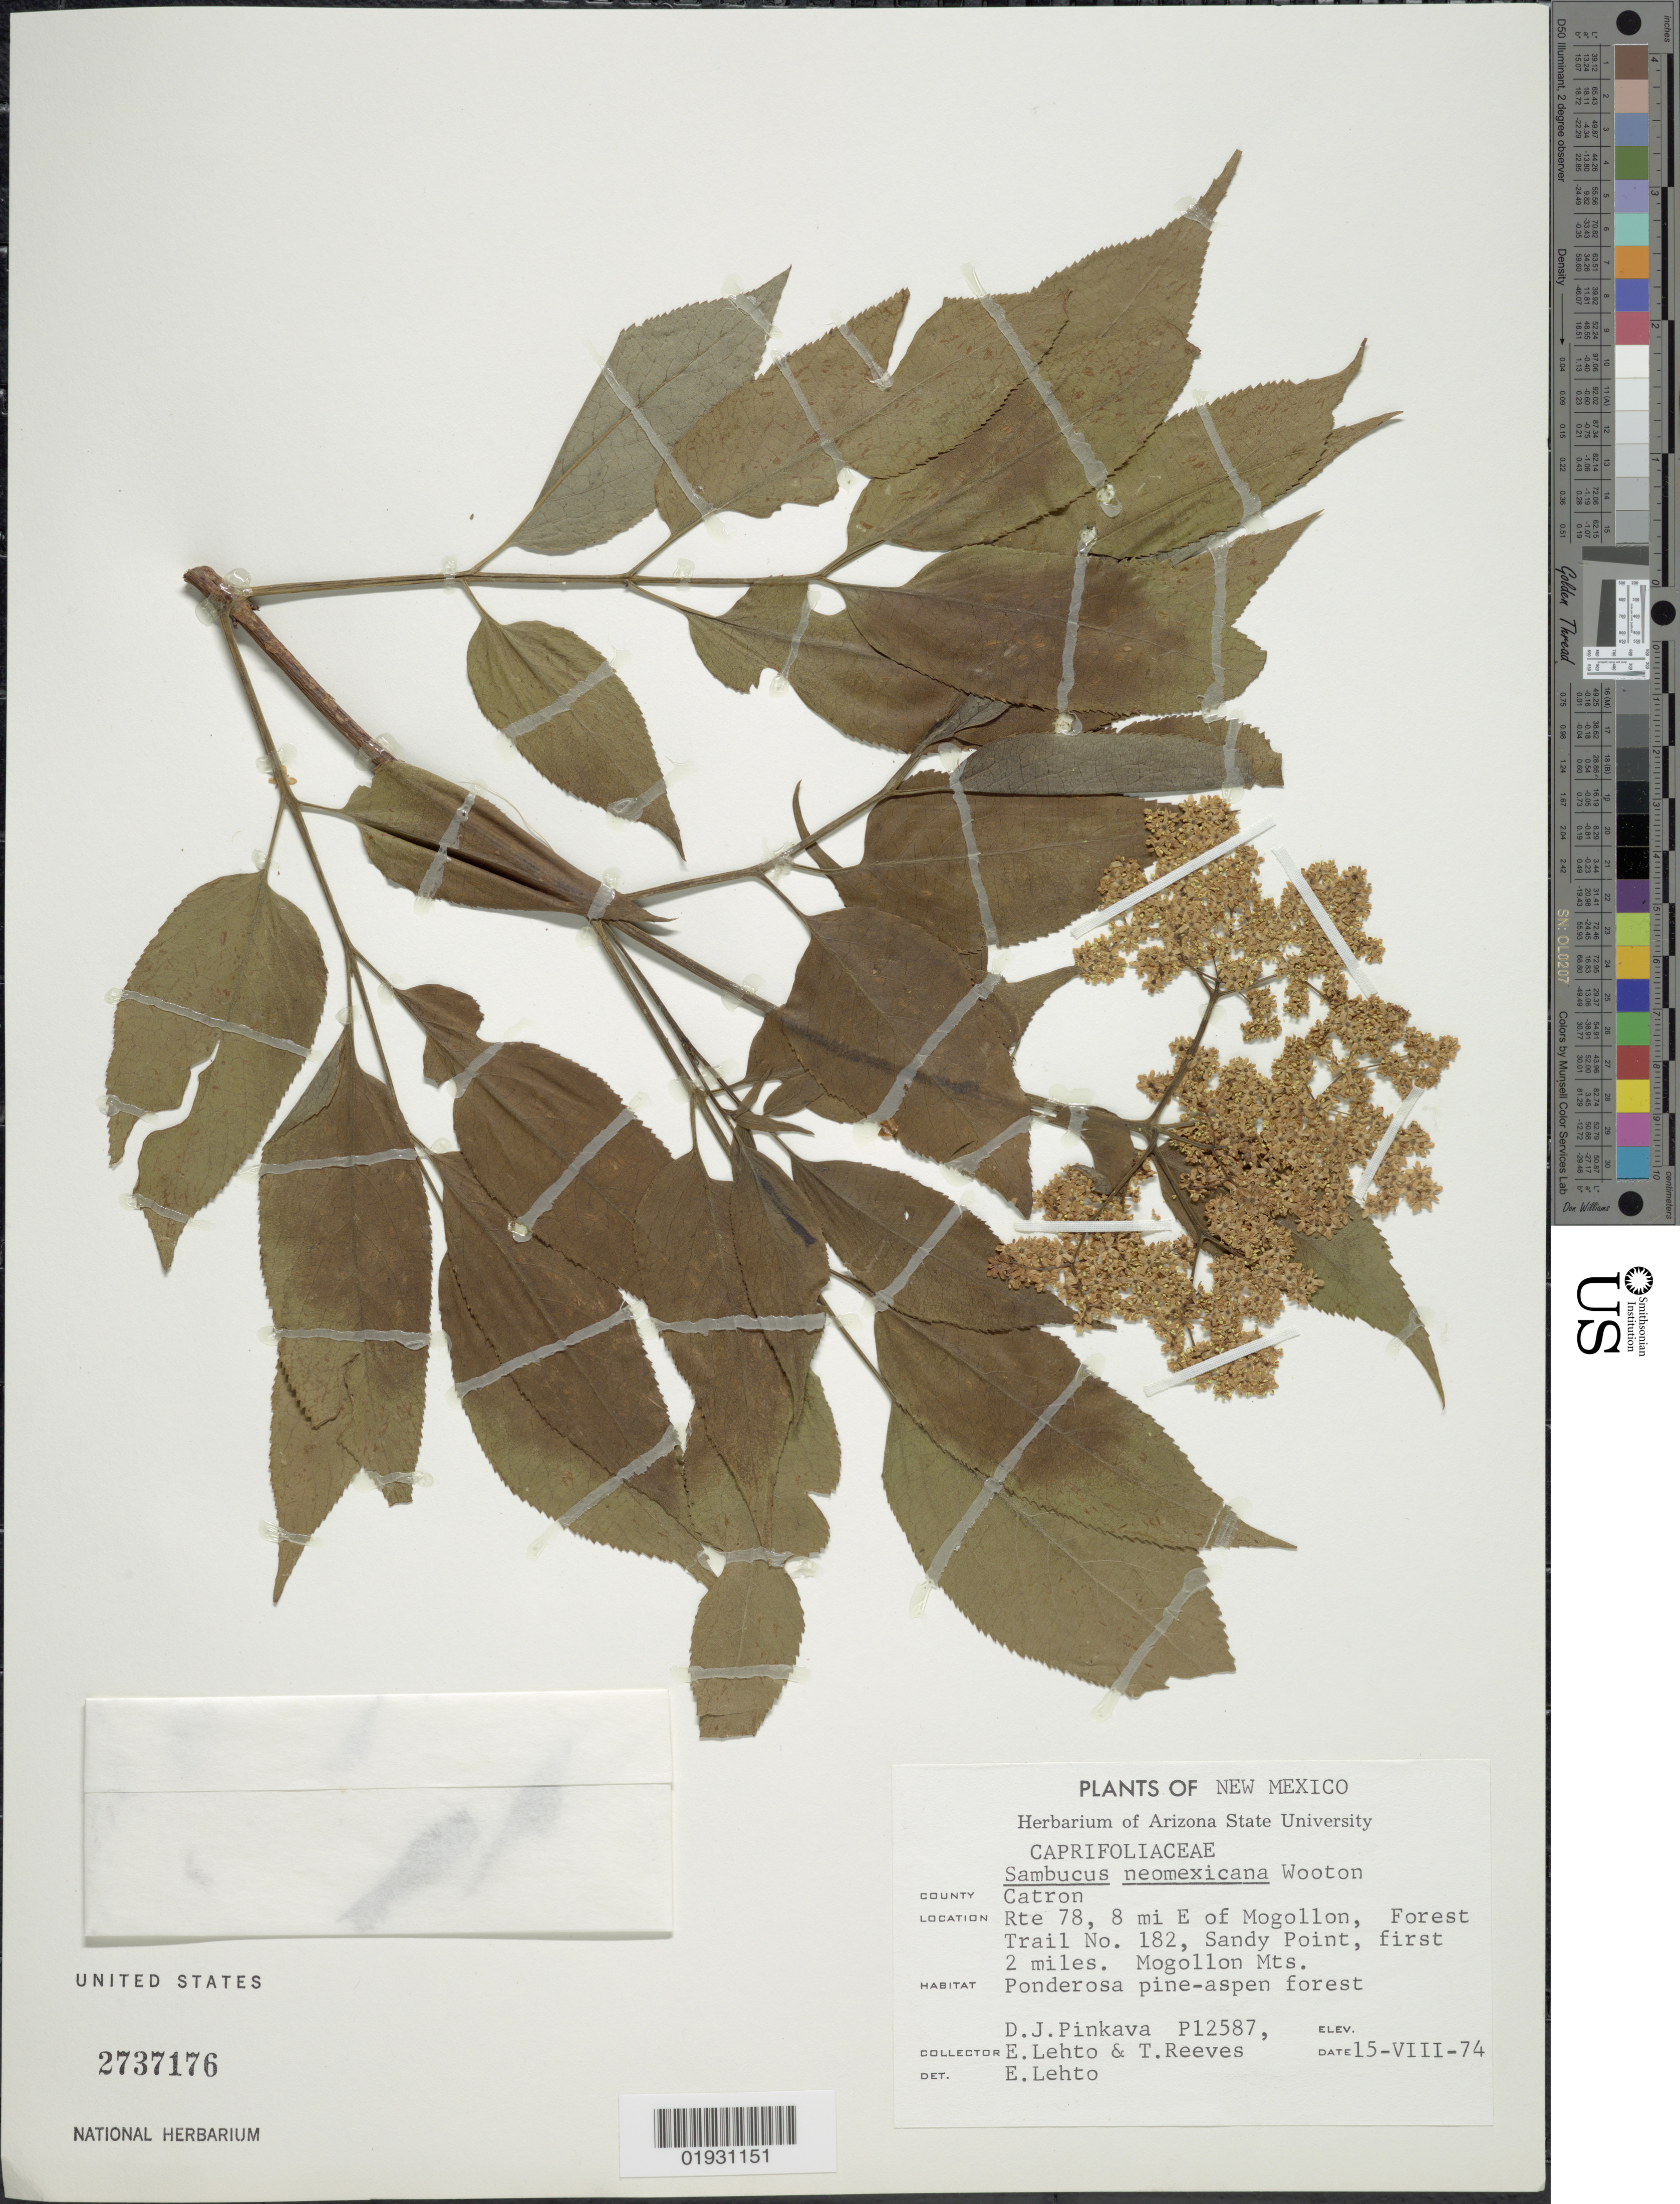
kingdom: Plantae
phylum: Tracheophyta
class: Magnoliopsida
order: Dipsacales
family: Viburnaceae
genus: Sambucus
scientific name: Sambucus neo-mexicana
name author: Wooton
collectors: D. J. Pinkava, E. Lehto & T. Reeves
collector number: P12587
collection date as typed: Transcribed d/m/y: 15/8/74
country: United States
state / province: New Mexico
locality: County Catron. Rte 78, 8 mi E of Mogollon, Forest Trail No. 182, Sandy Point, first 2 miles. Mogollon Mts.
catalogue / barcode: US 2737176